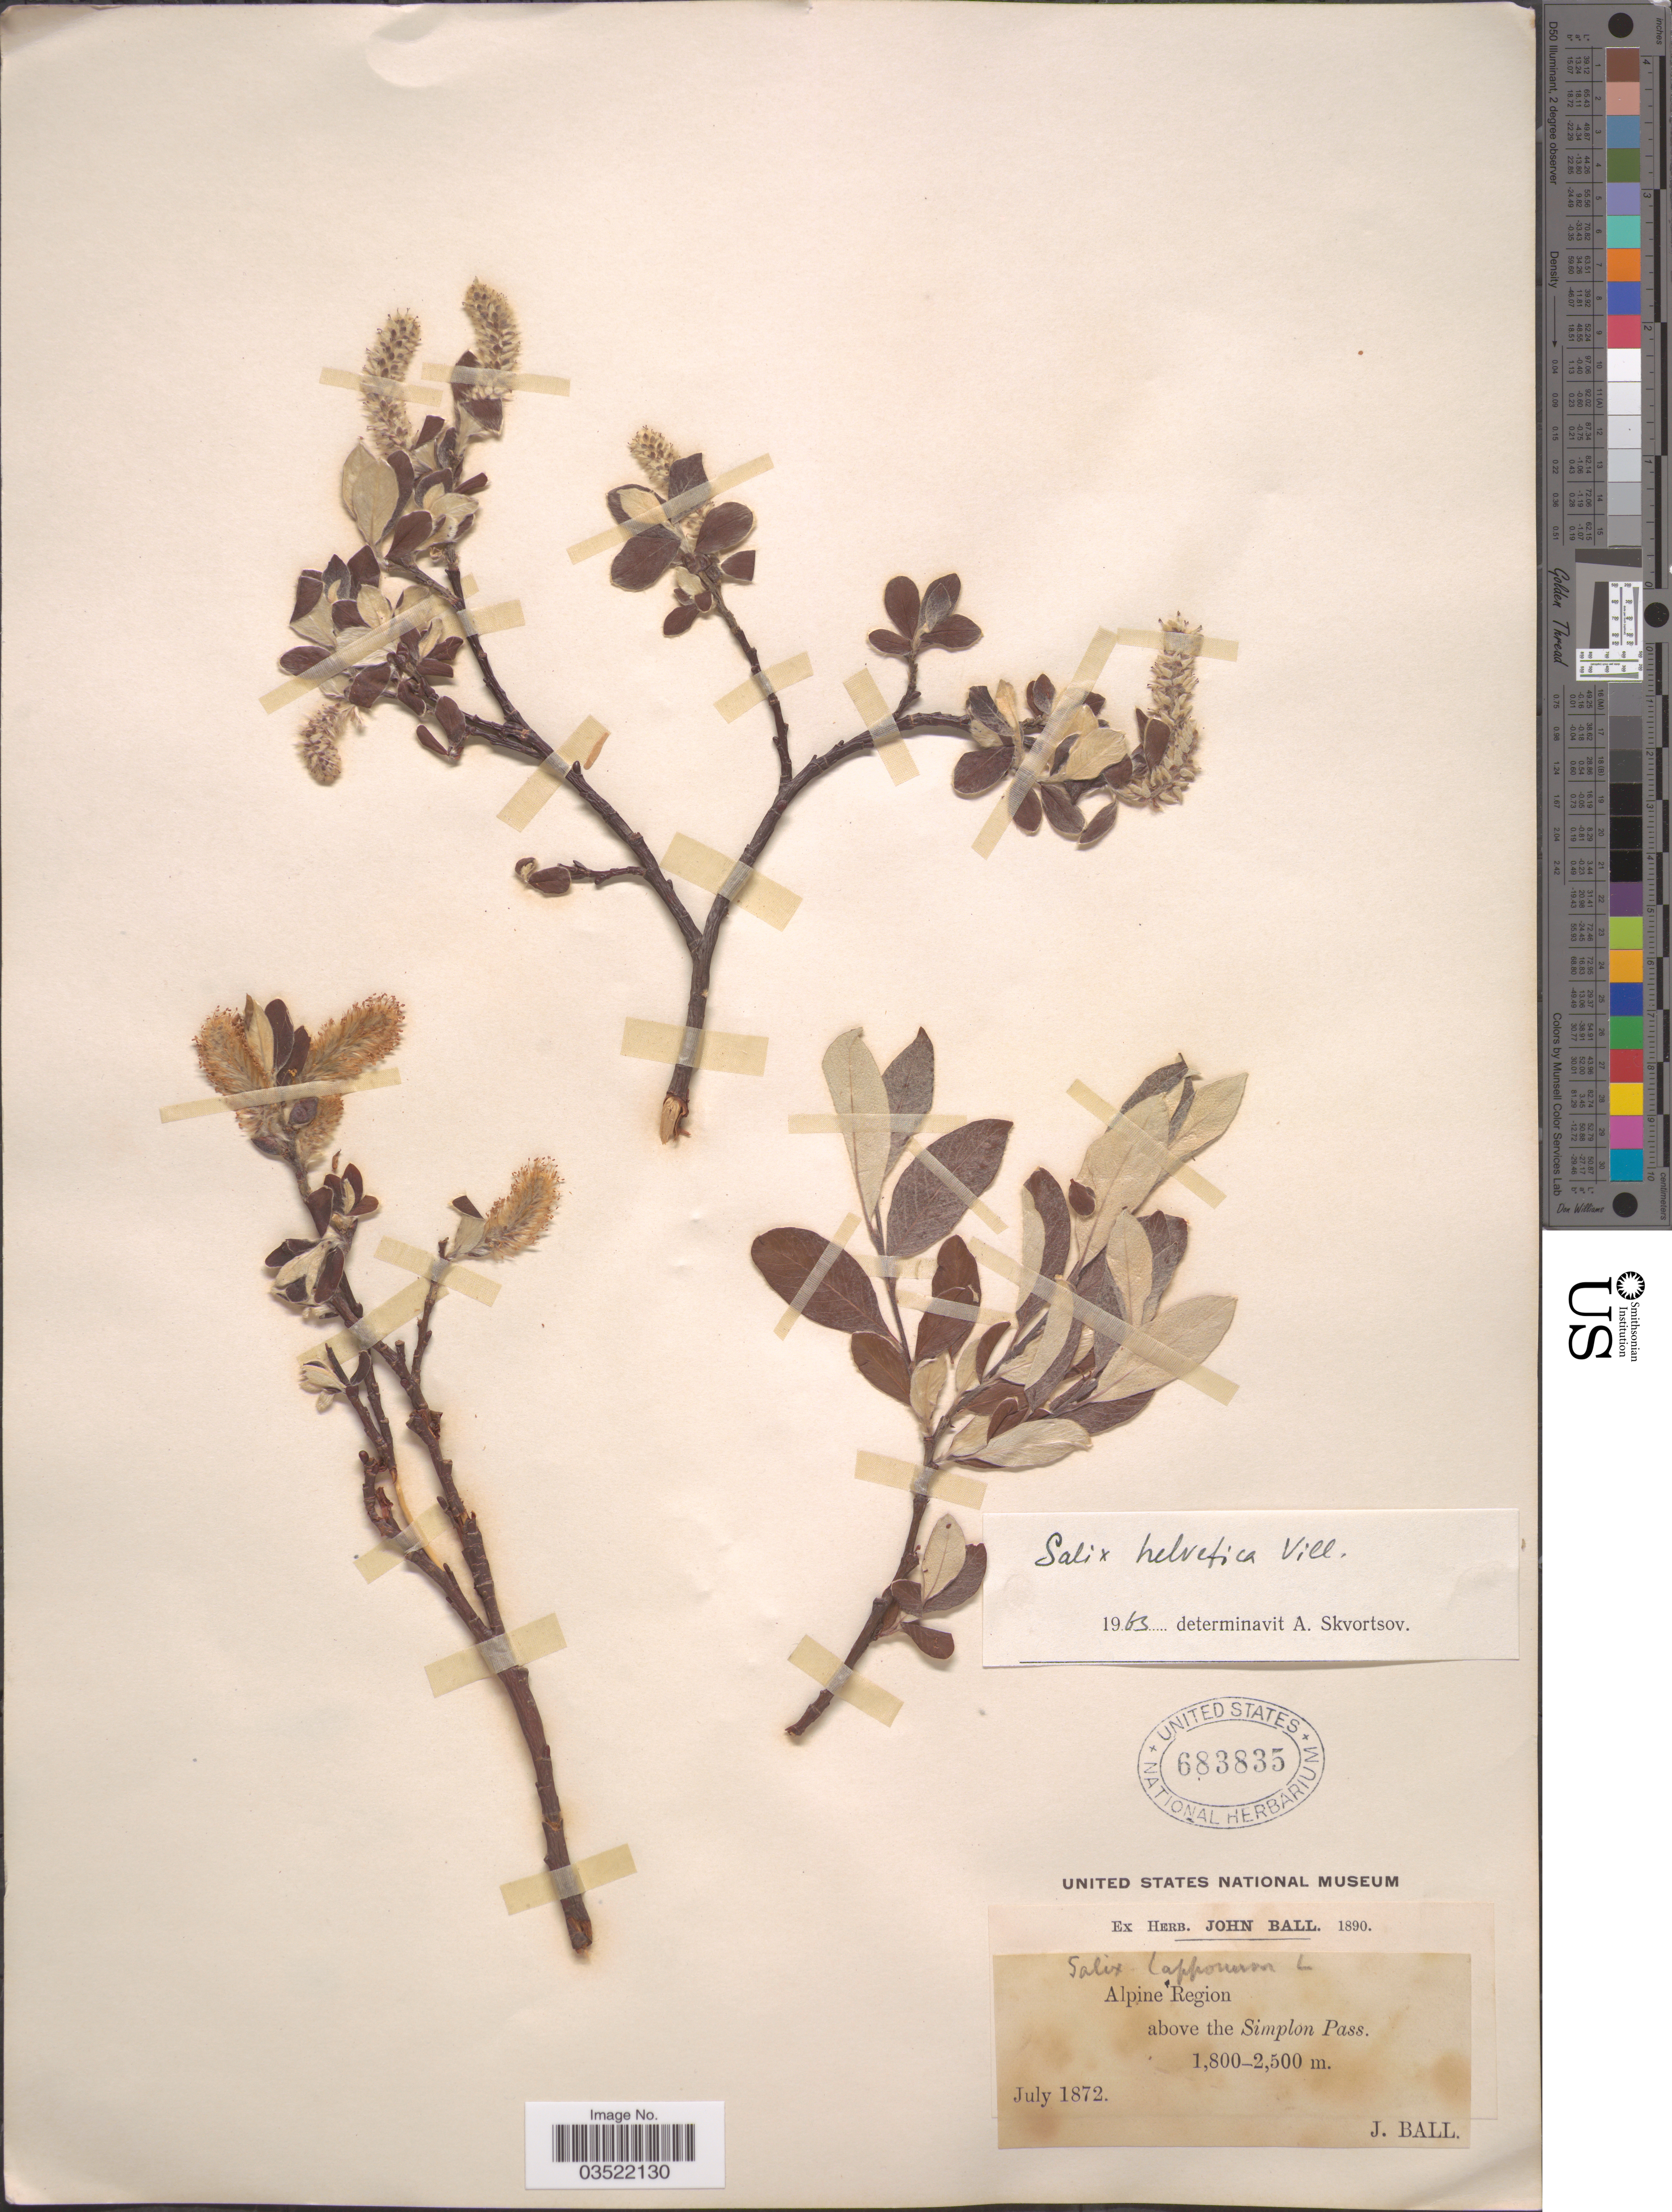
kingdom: Plantae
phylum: Tracheophyta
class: Magnoliopsida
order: Malpighiales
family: Salicaceae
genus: Salix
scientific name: Salix helvetica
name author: Vill.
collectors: J. Ball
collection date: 1872-07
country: Switzerland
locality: Alpine Region above the Simplon Pass.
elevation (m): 1800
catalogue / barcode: US 683835